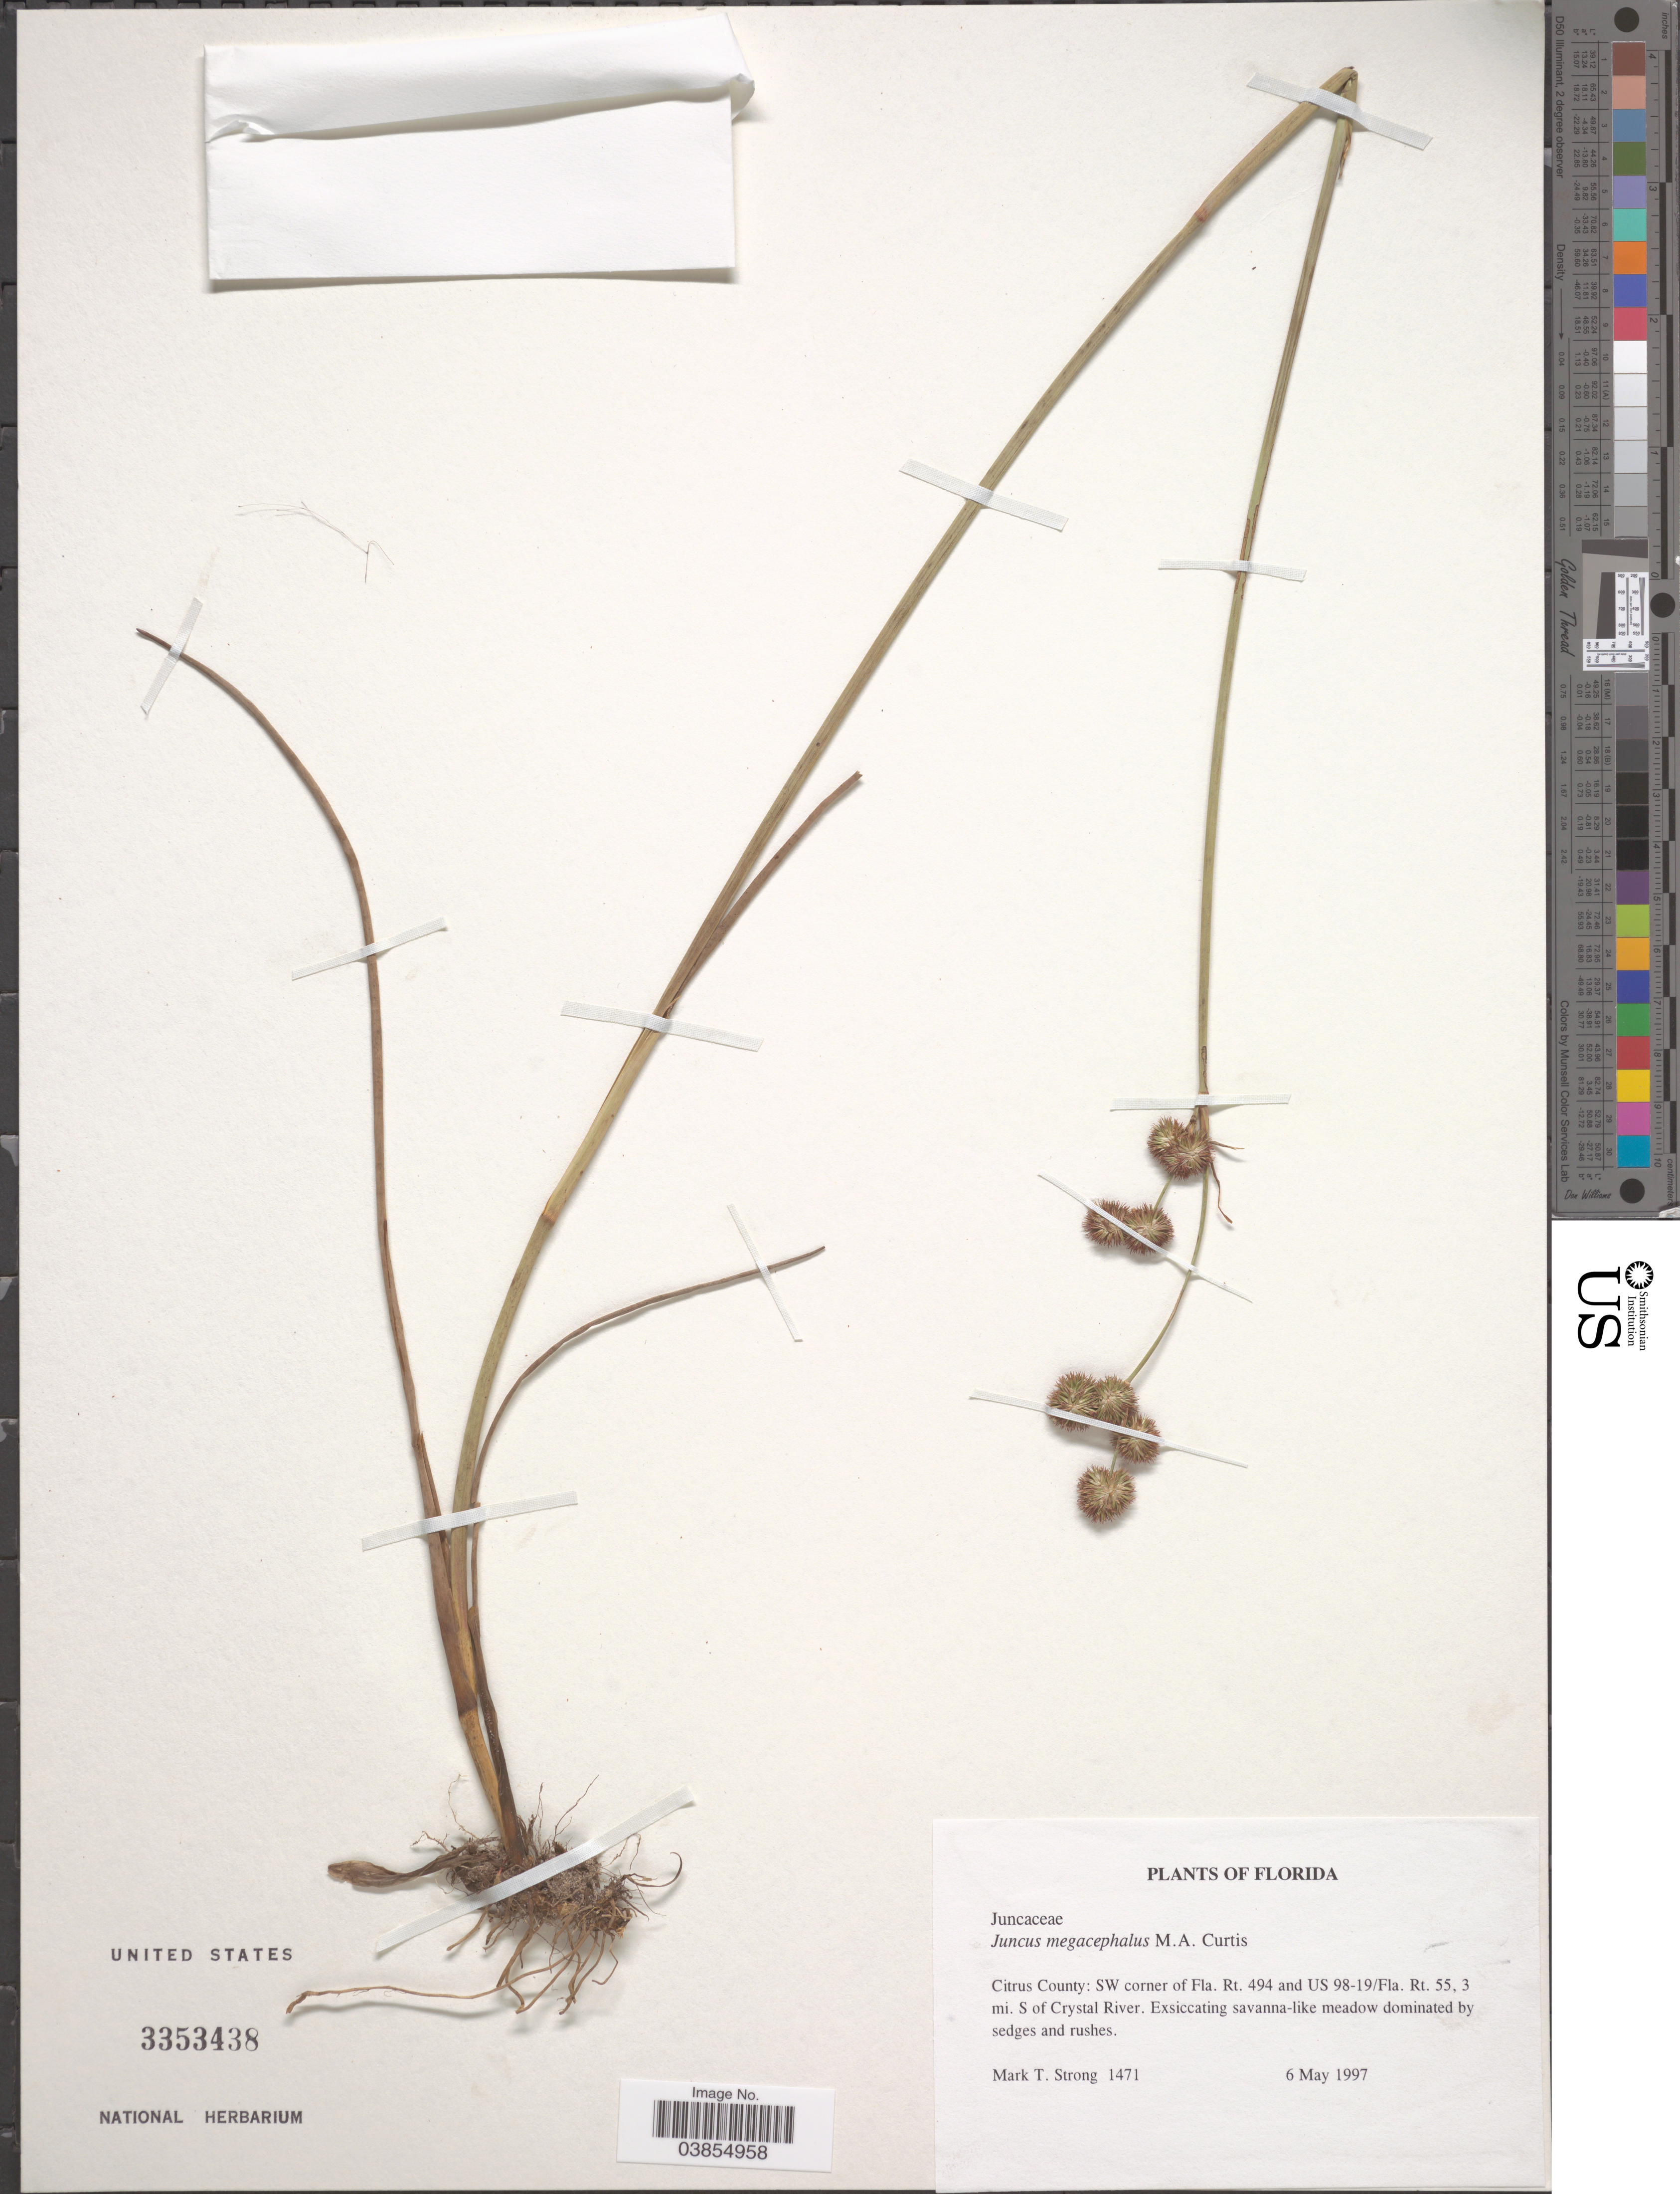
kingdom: Plantae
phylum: Tracheophyta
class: Liliopsida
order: Poales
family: Juncaceae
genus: Juncus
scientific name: Juncus megacephalus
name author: M.A. Curtis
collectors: M. T. Strong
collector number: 1471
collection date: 1997-05-06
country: United States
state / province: Florida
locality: Citrus County: SW corner of Fla. Rt. 494 and US 98-19/Fla. Rt. 55, 3 mi. S of Crystal River.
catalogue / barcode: US 3353438